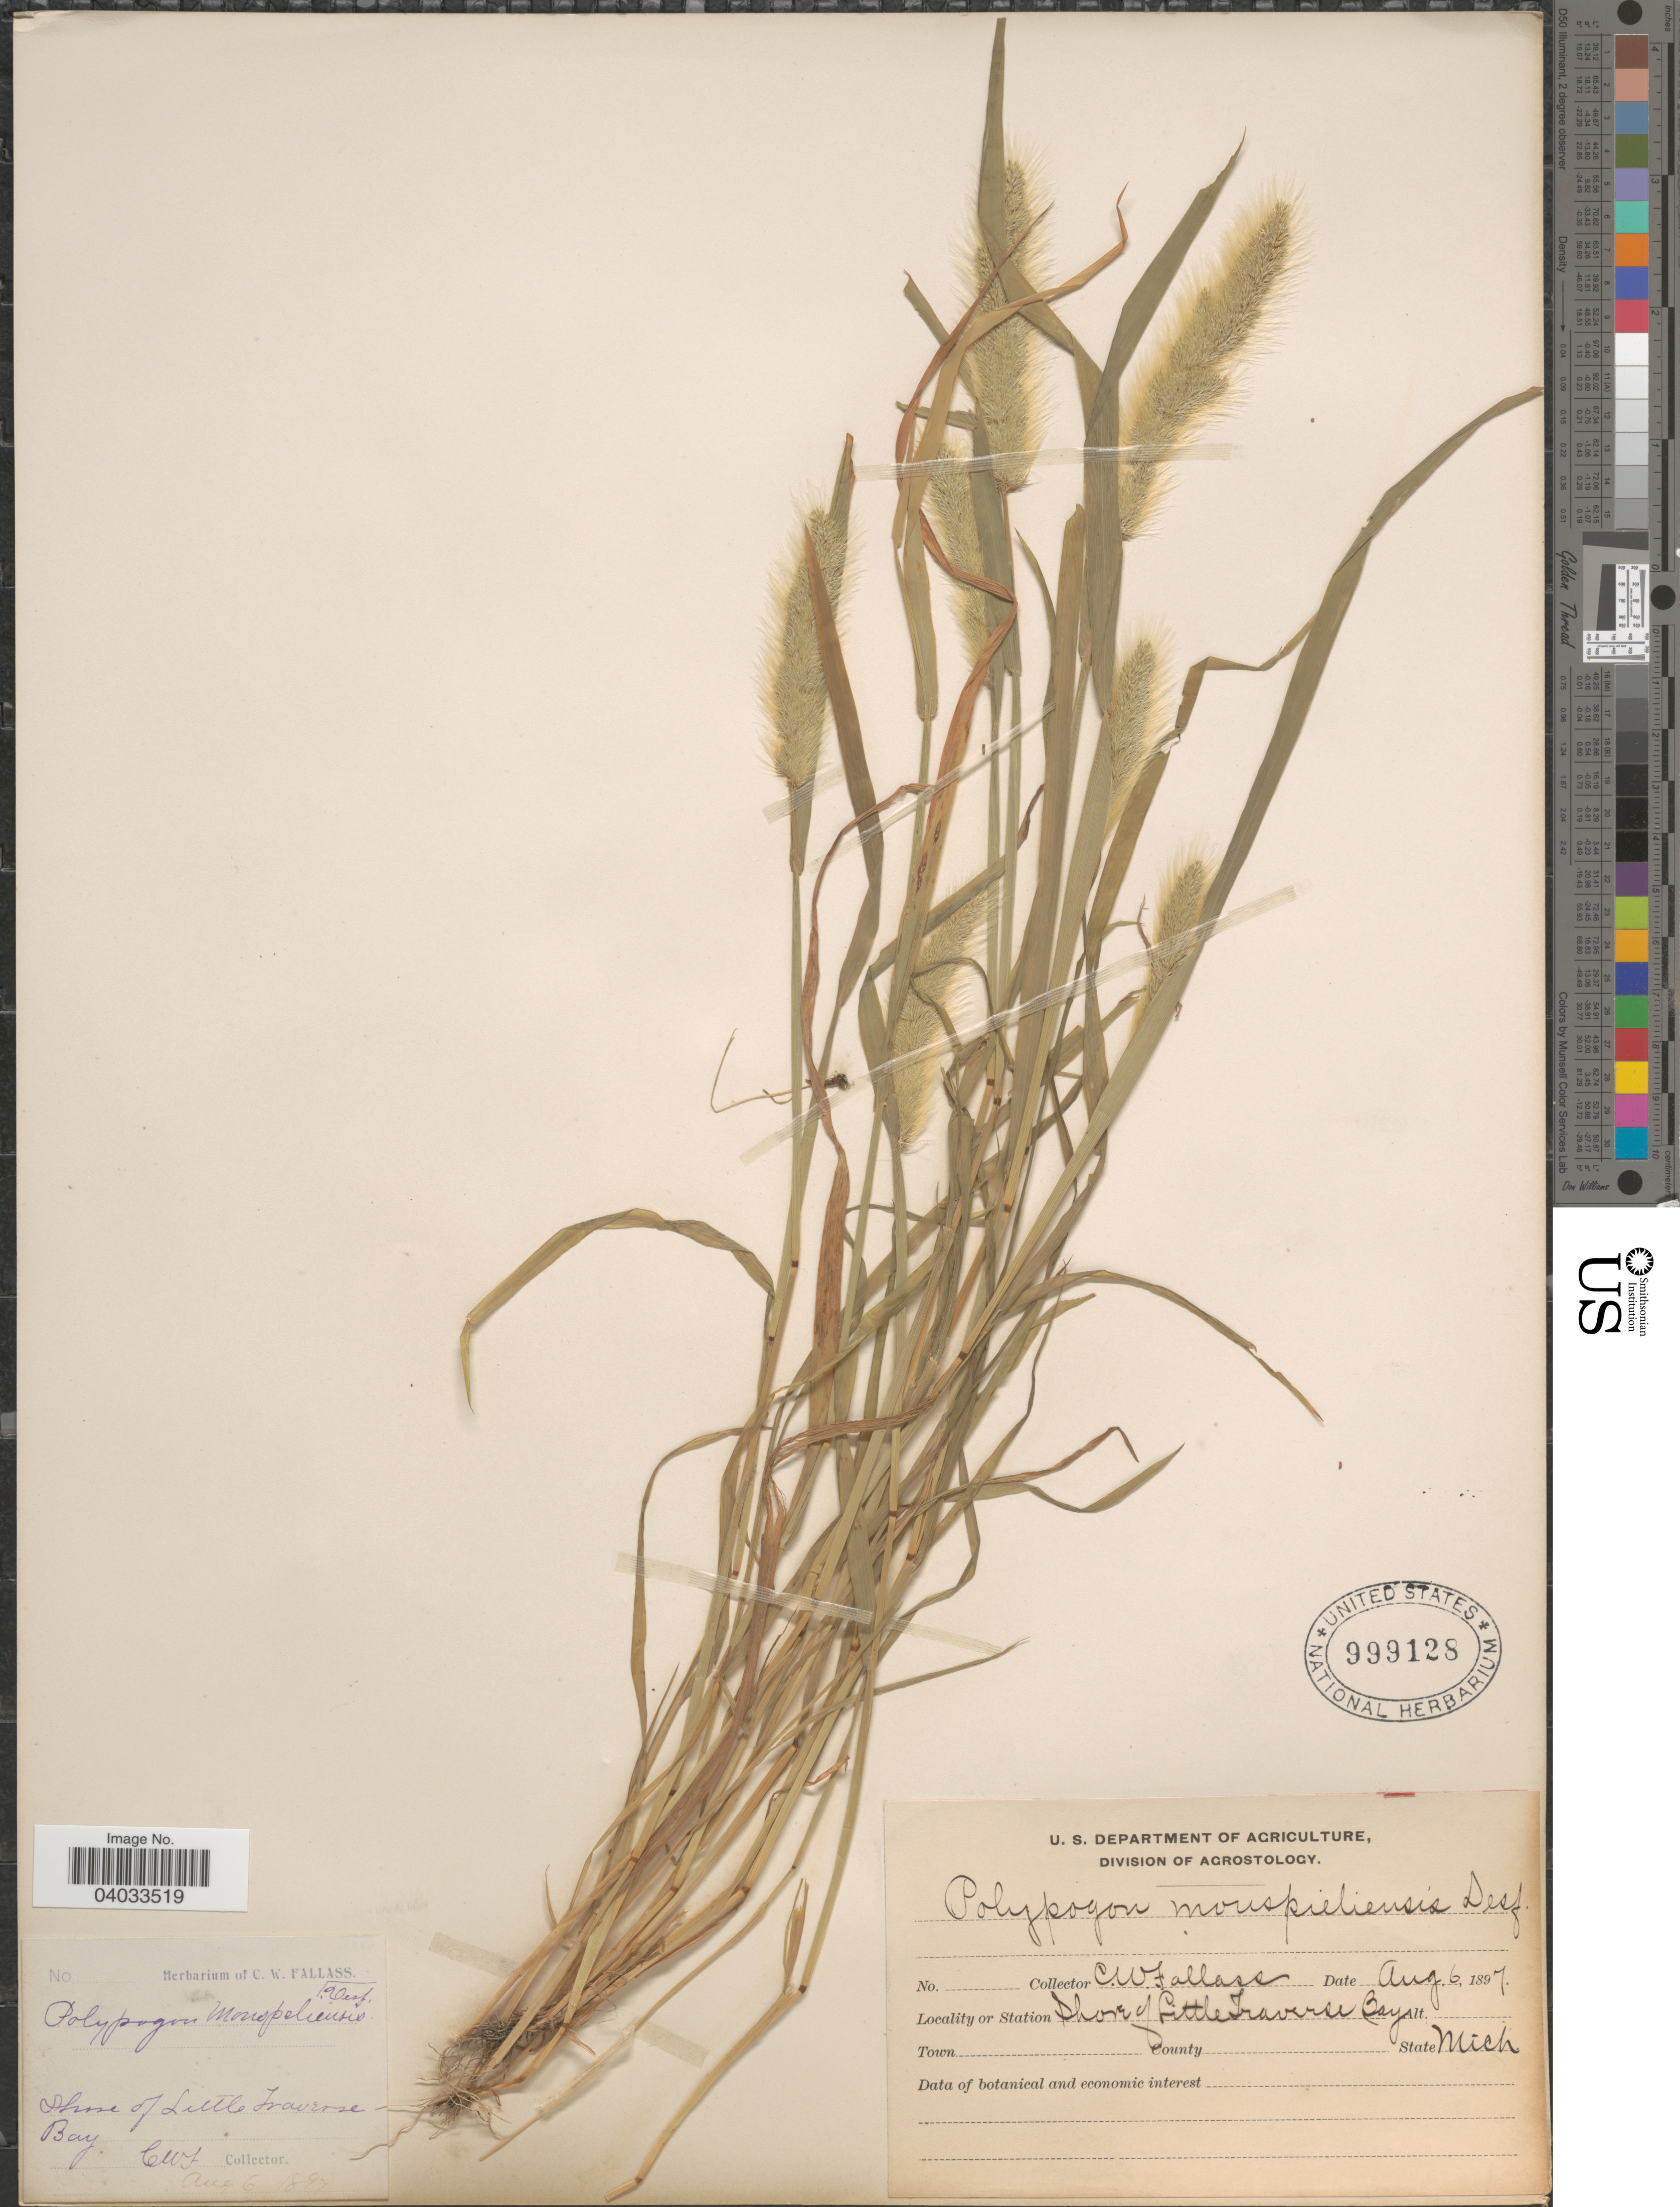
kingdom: Plantae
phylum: Tracheophyta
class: Liliopsida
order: Poales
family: Poaceae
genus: Polypogon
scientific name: Polypogon monspeliensis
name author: (L.) Desf.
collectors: C. Fallass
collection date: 1897-08-06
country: United States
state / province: Michigan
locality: Shore of Little Traverse Bay.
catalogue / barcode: US 999128